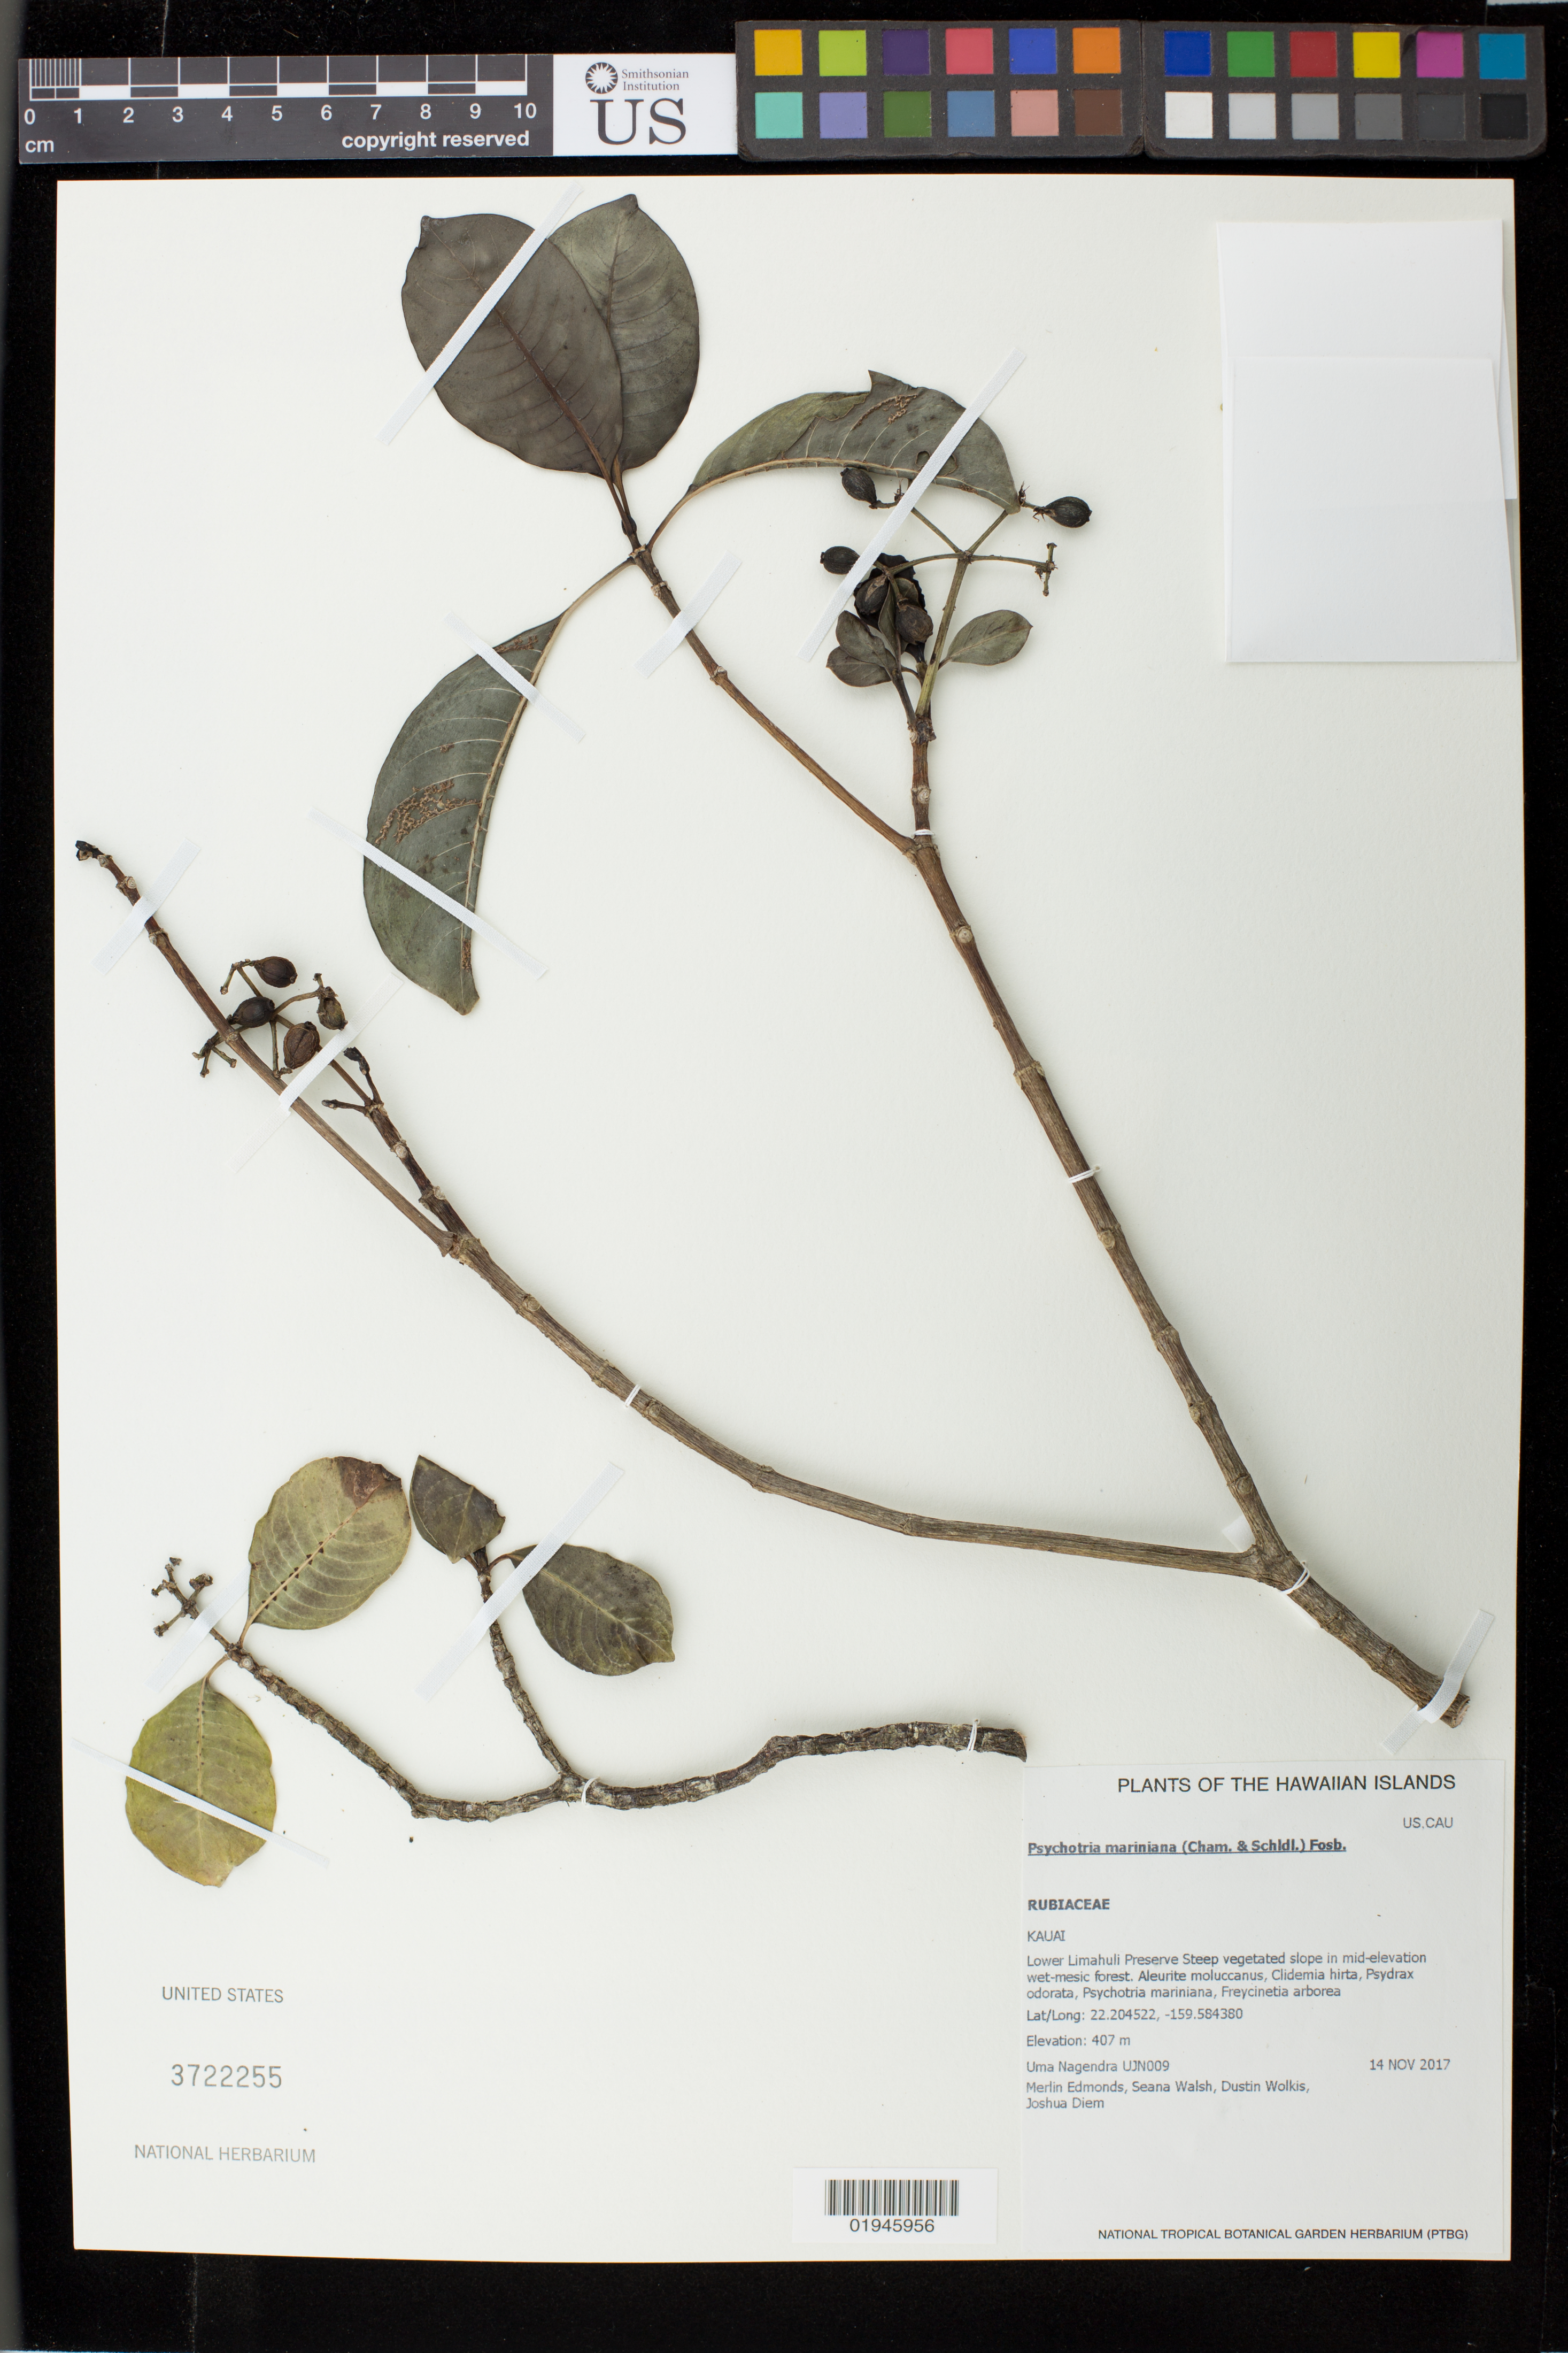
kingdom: Plantae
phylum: Tracheophyta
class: Magnoliopsida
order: Gentianales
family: Rubiaceae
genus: Psychotria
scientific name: Psychotria mariniana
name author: (Cham. & Schltdl.) Fosberg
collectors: U. Nagendra, M. Edmonds, S. Walsh, D. Wolkis & J. Diem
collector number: UNJ009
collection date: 2017-11-14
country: United States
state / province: Hawaii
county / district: Kauai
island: Kaua'i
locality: Lower Limahuil Preserve, steep vegetated slope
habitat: Wet-mesic forest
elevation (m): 407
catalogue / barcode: US 3722255